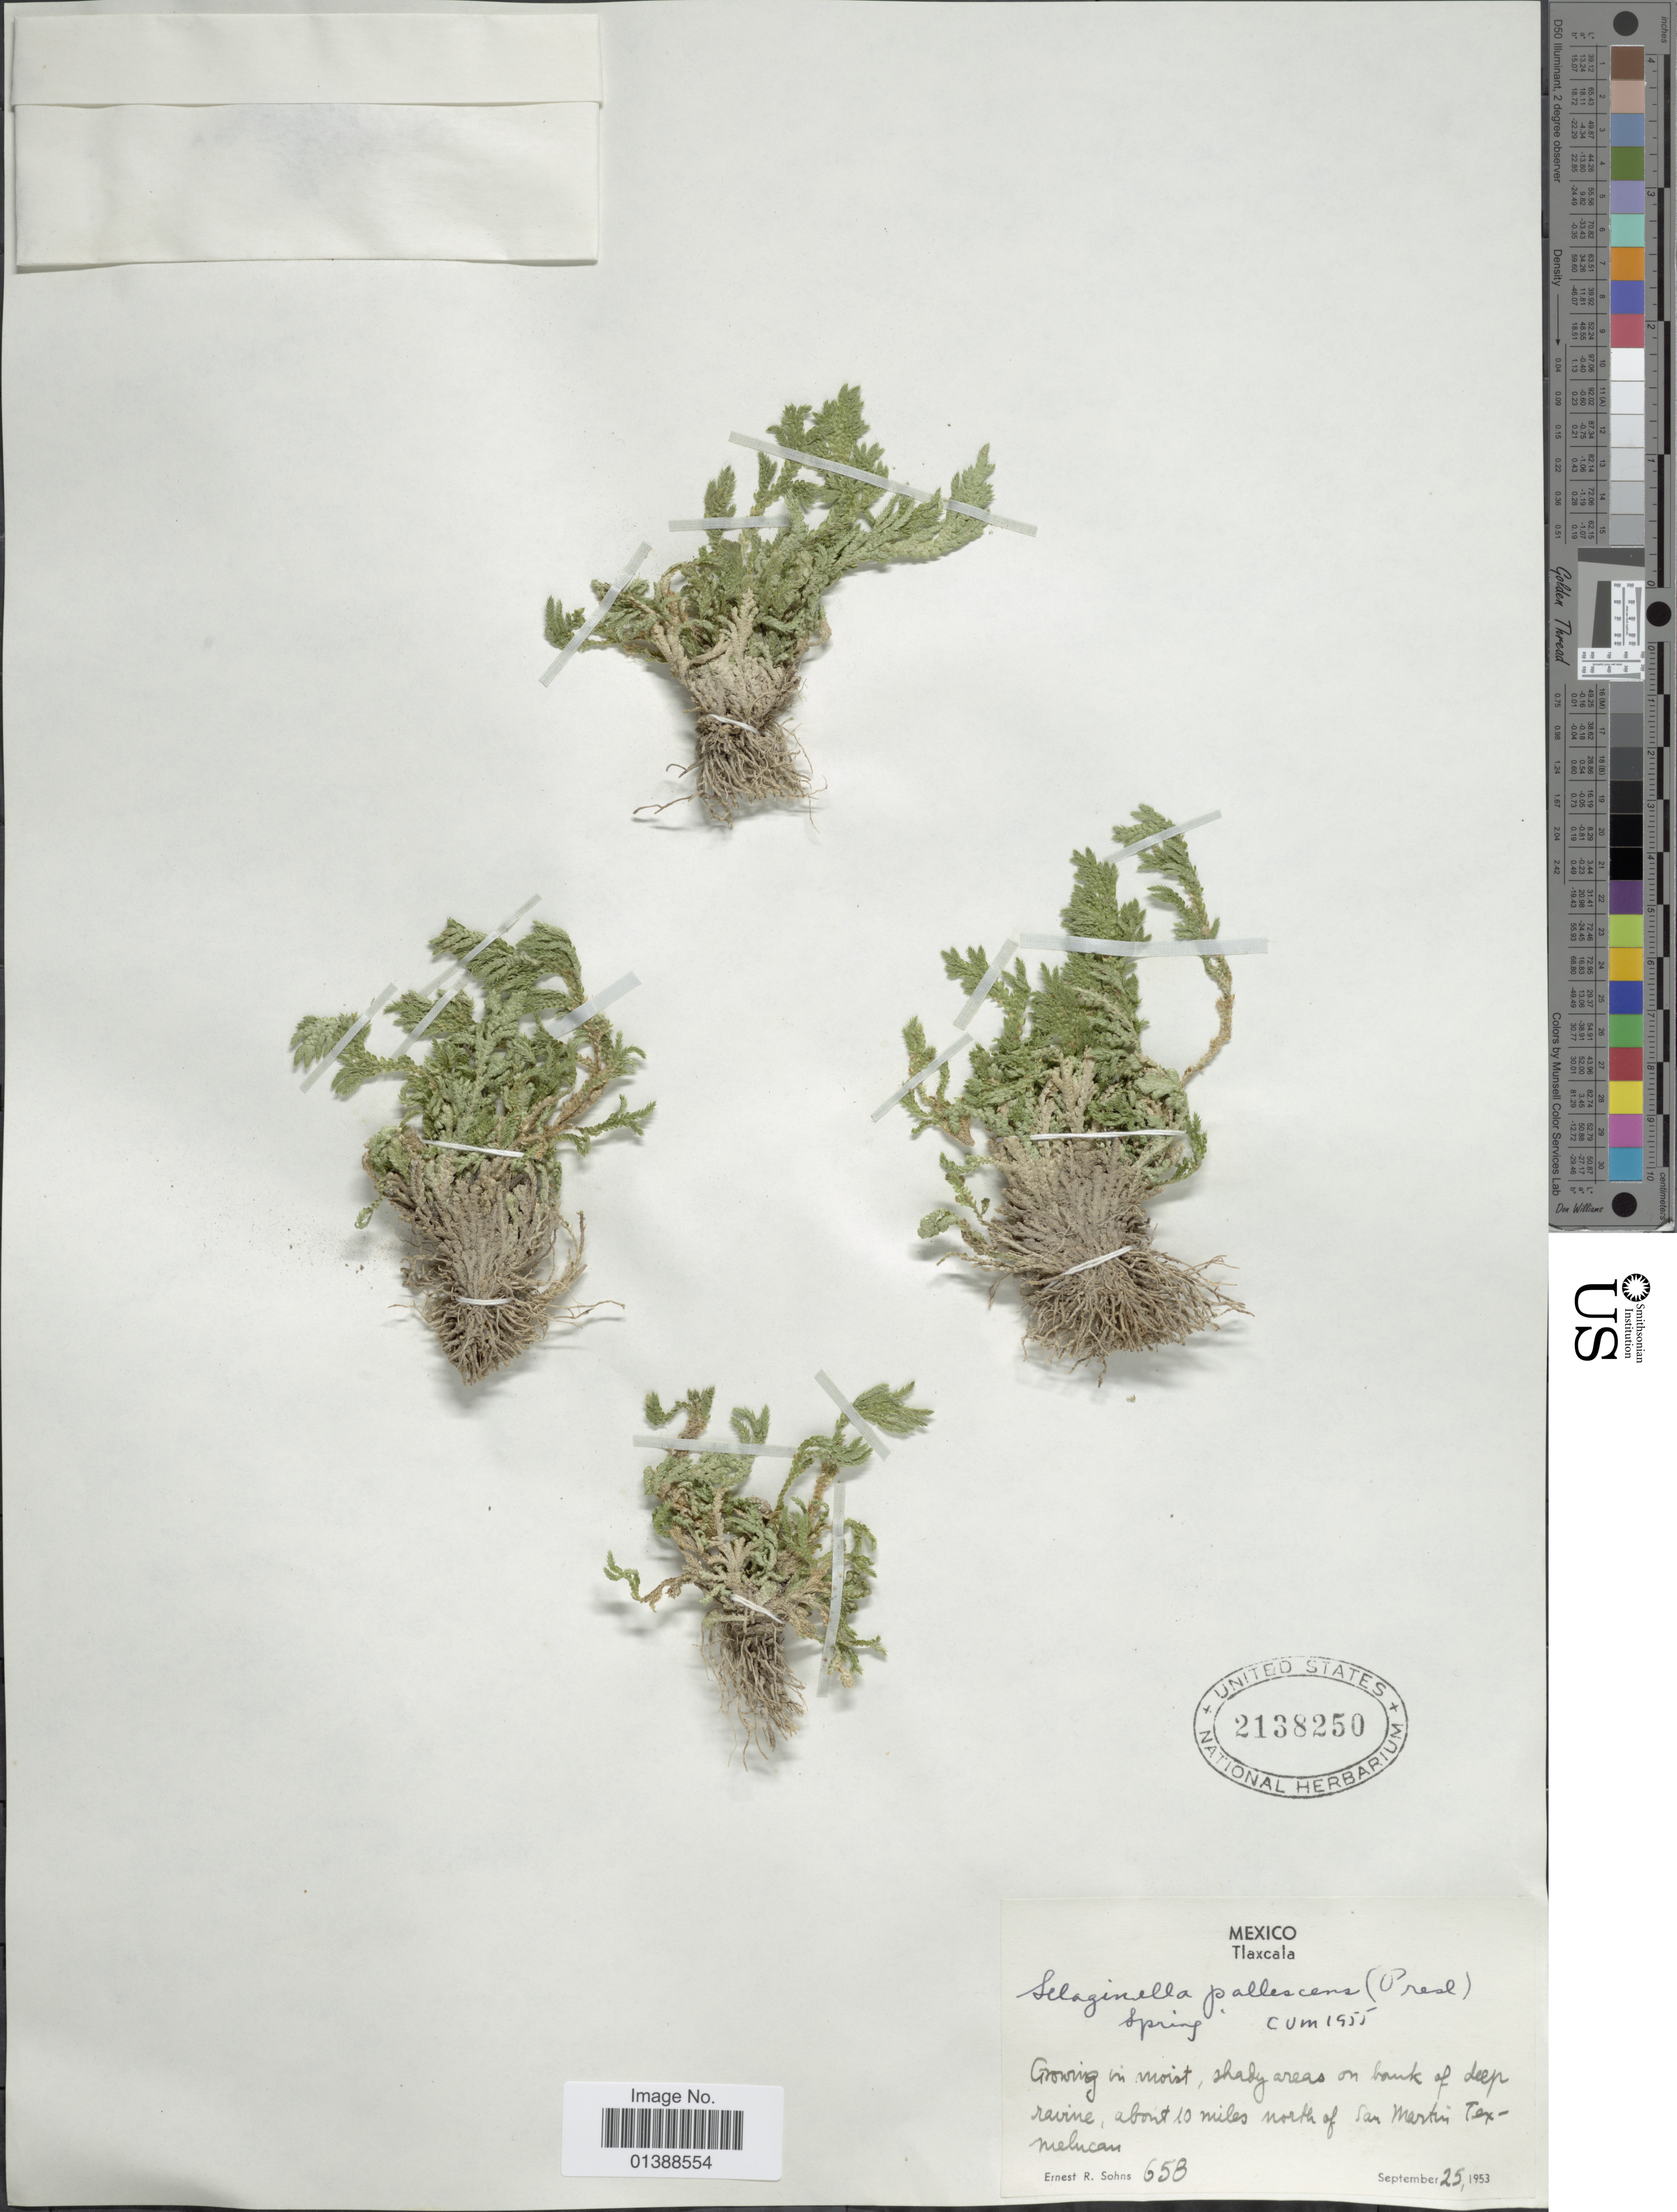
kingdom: Plantae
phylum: Tracheophyta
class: Lycopodiopsida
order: Selaginellales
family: Selaginellaceae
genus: Selaginella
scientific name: Selaginella pallescens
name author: (C. Presl) Spring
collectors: E. R. Sohns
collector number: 658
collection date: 1953-09-25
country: Mexico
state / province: Tlaxcala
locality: About 10 miles north of San Martin Texmelucan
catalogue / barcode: US 2138250